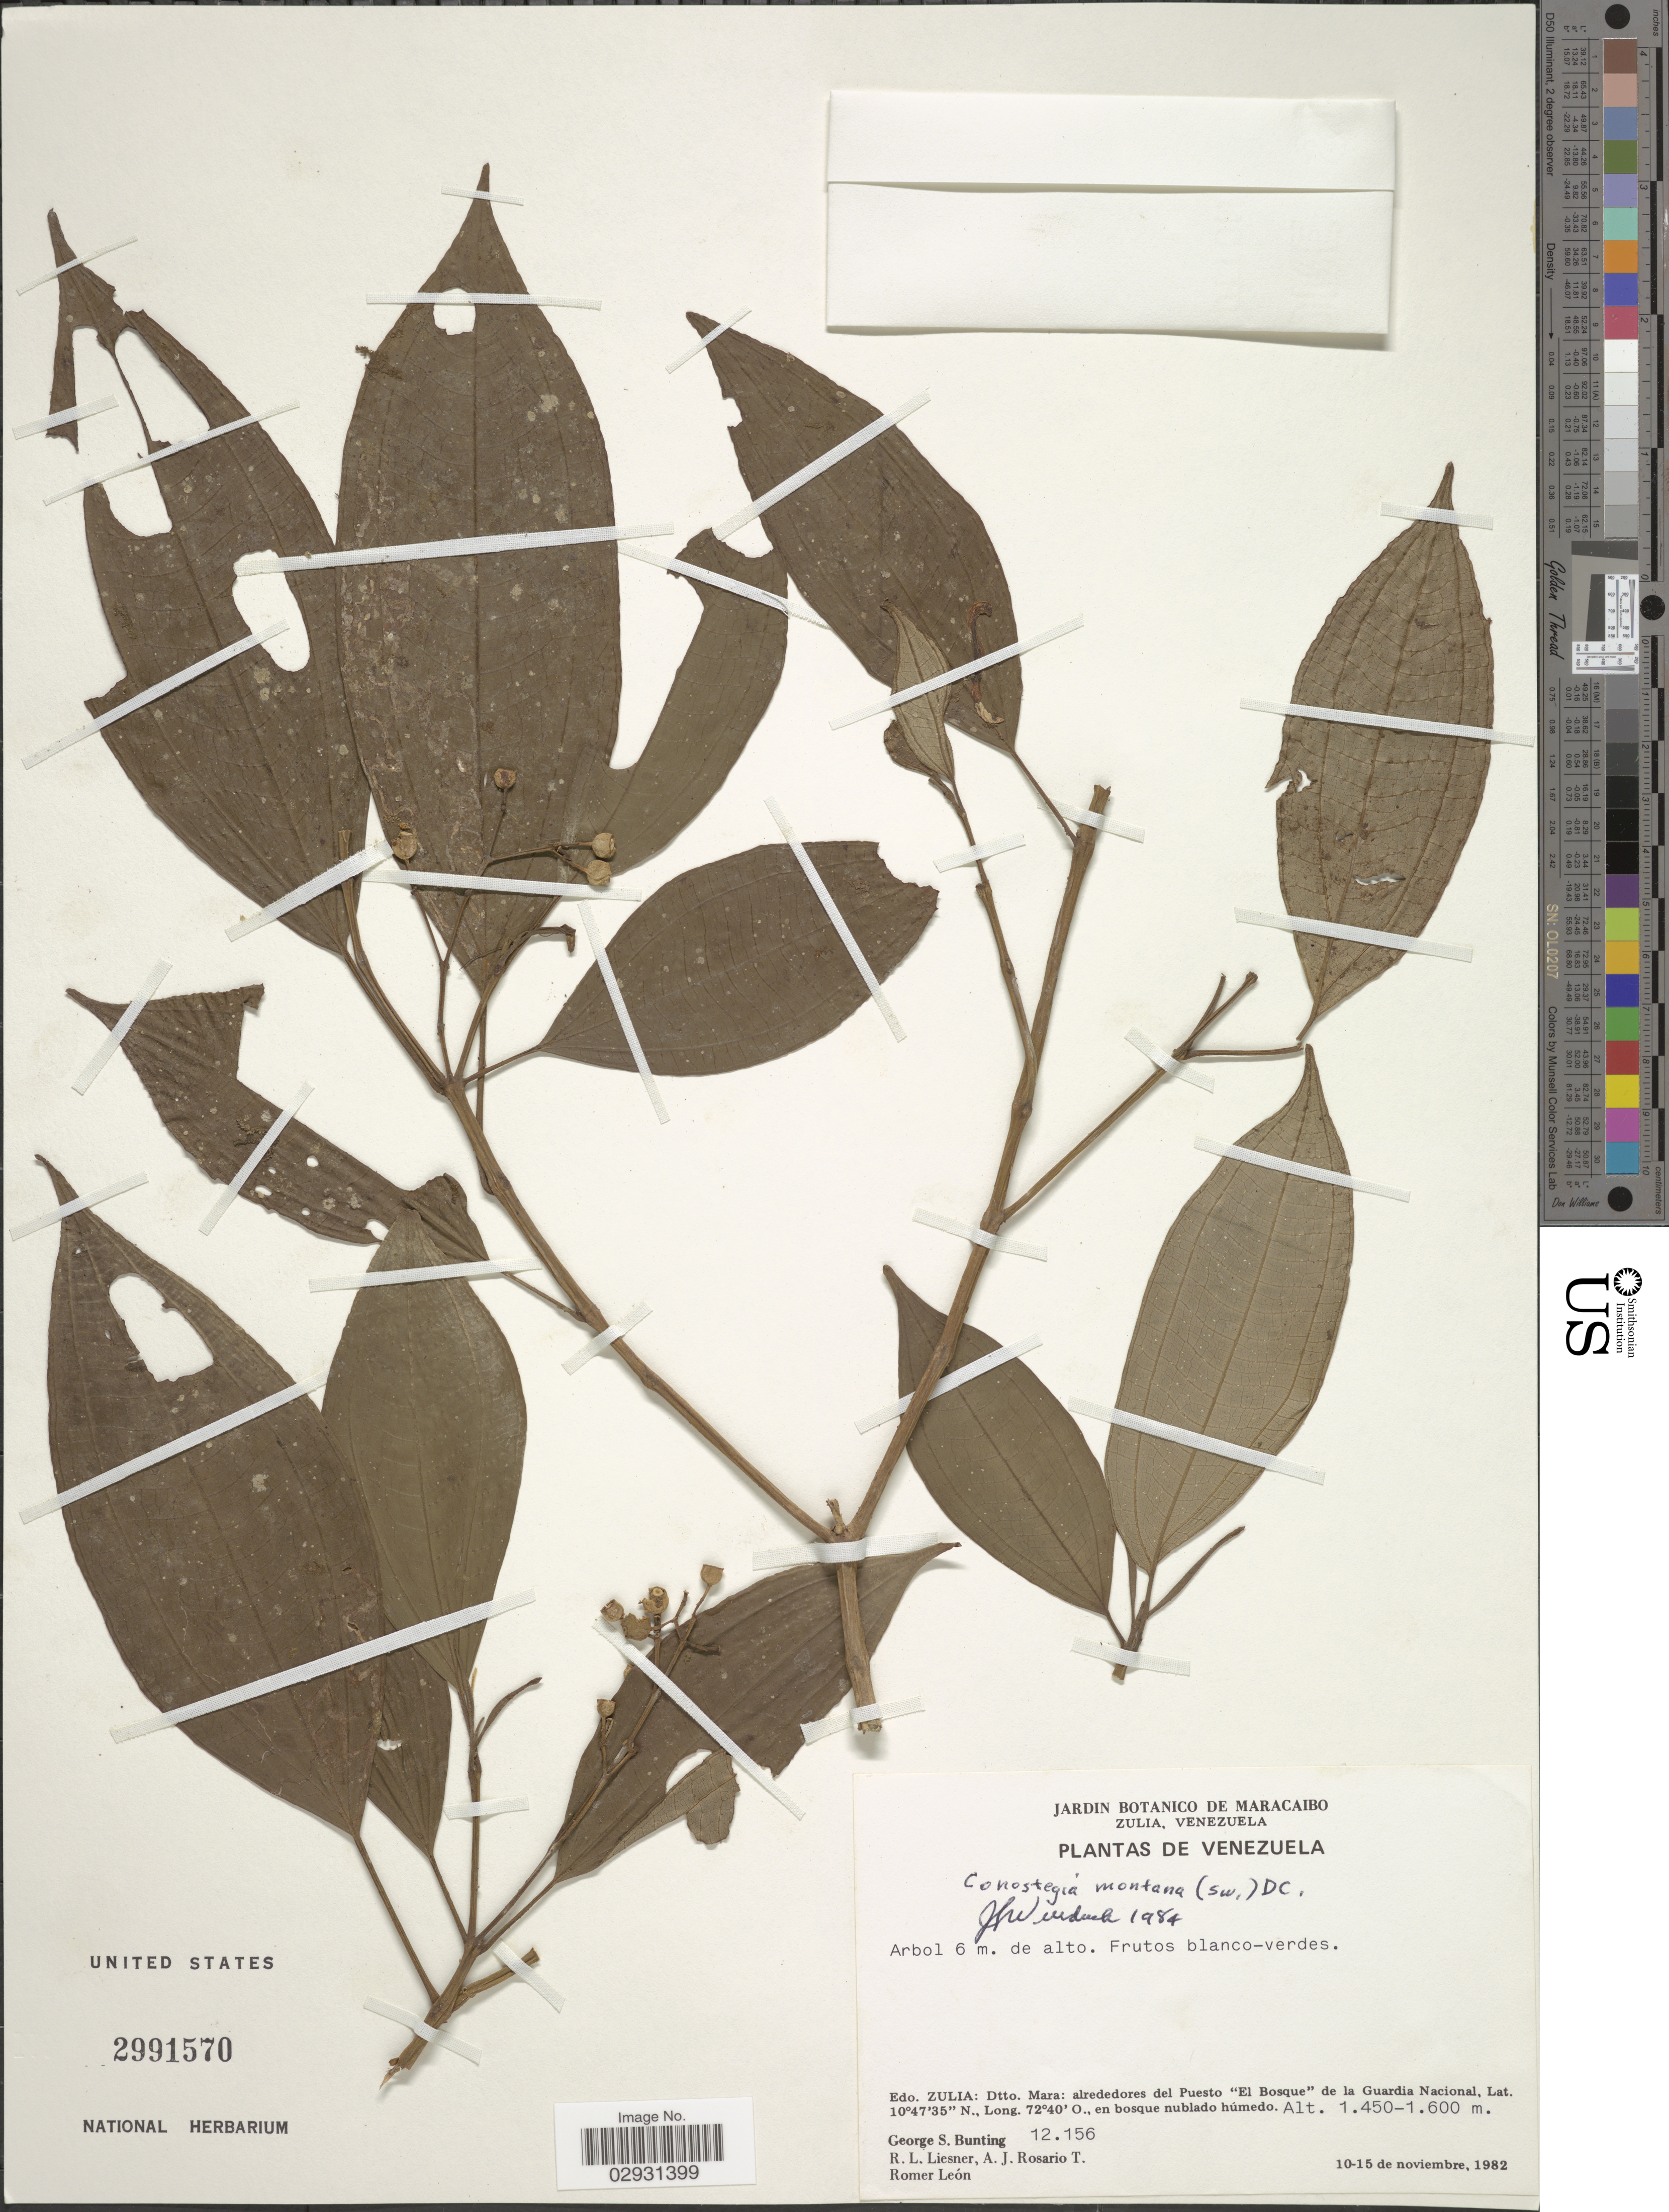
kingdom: Plantae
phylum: Tracheophyta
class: Magnoliopsida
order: Myrtales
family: Melastomataceae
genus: Conostegia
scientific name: Conostegia montana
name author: (Sw.) D. Don ex DC.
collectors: G. S. Bunting, R. L. Liesner, A. Rosario T. & R. León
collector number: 12156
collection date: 1982-11-10/1982-11-15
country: Venezuela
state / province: Zulia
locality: Dtto. Mara: alrededores del Puesto "El Bosque" de la Guardia Nacional.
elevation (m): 1450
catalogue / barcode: US 2991570